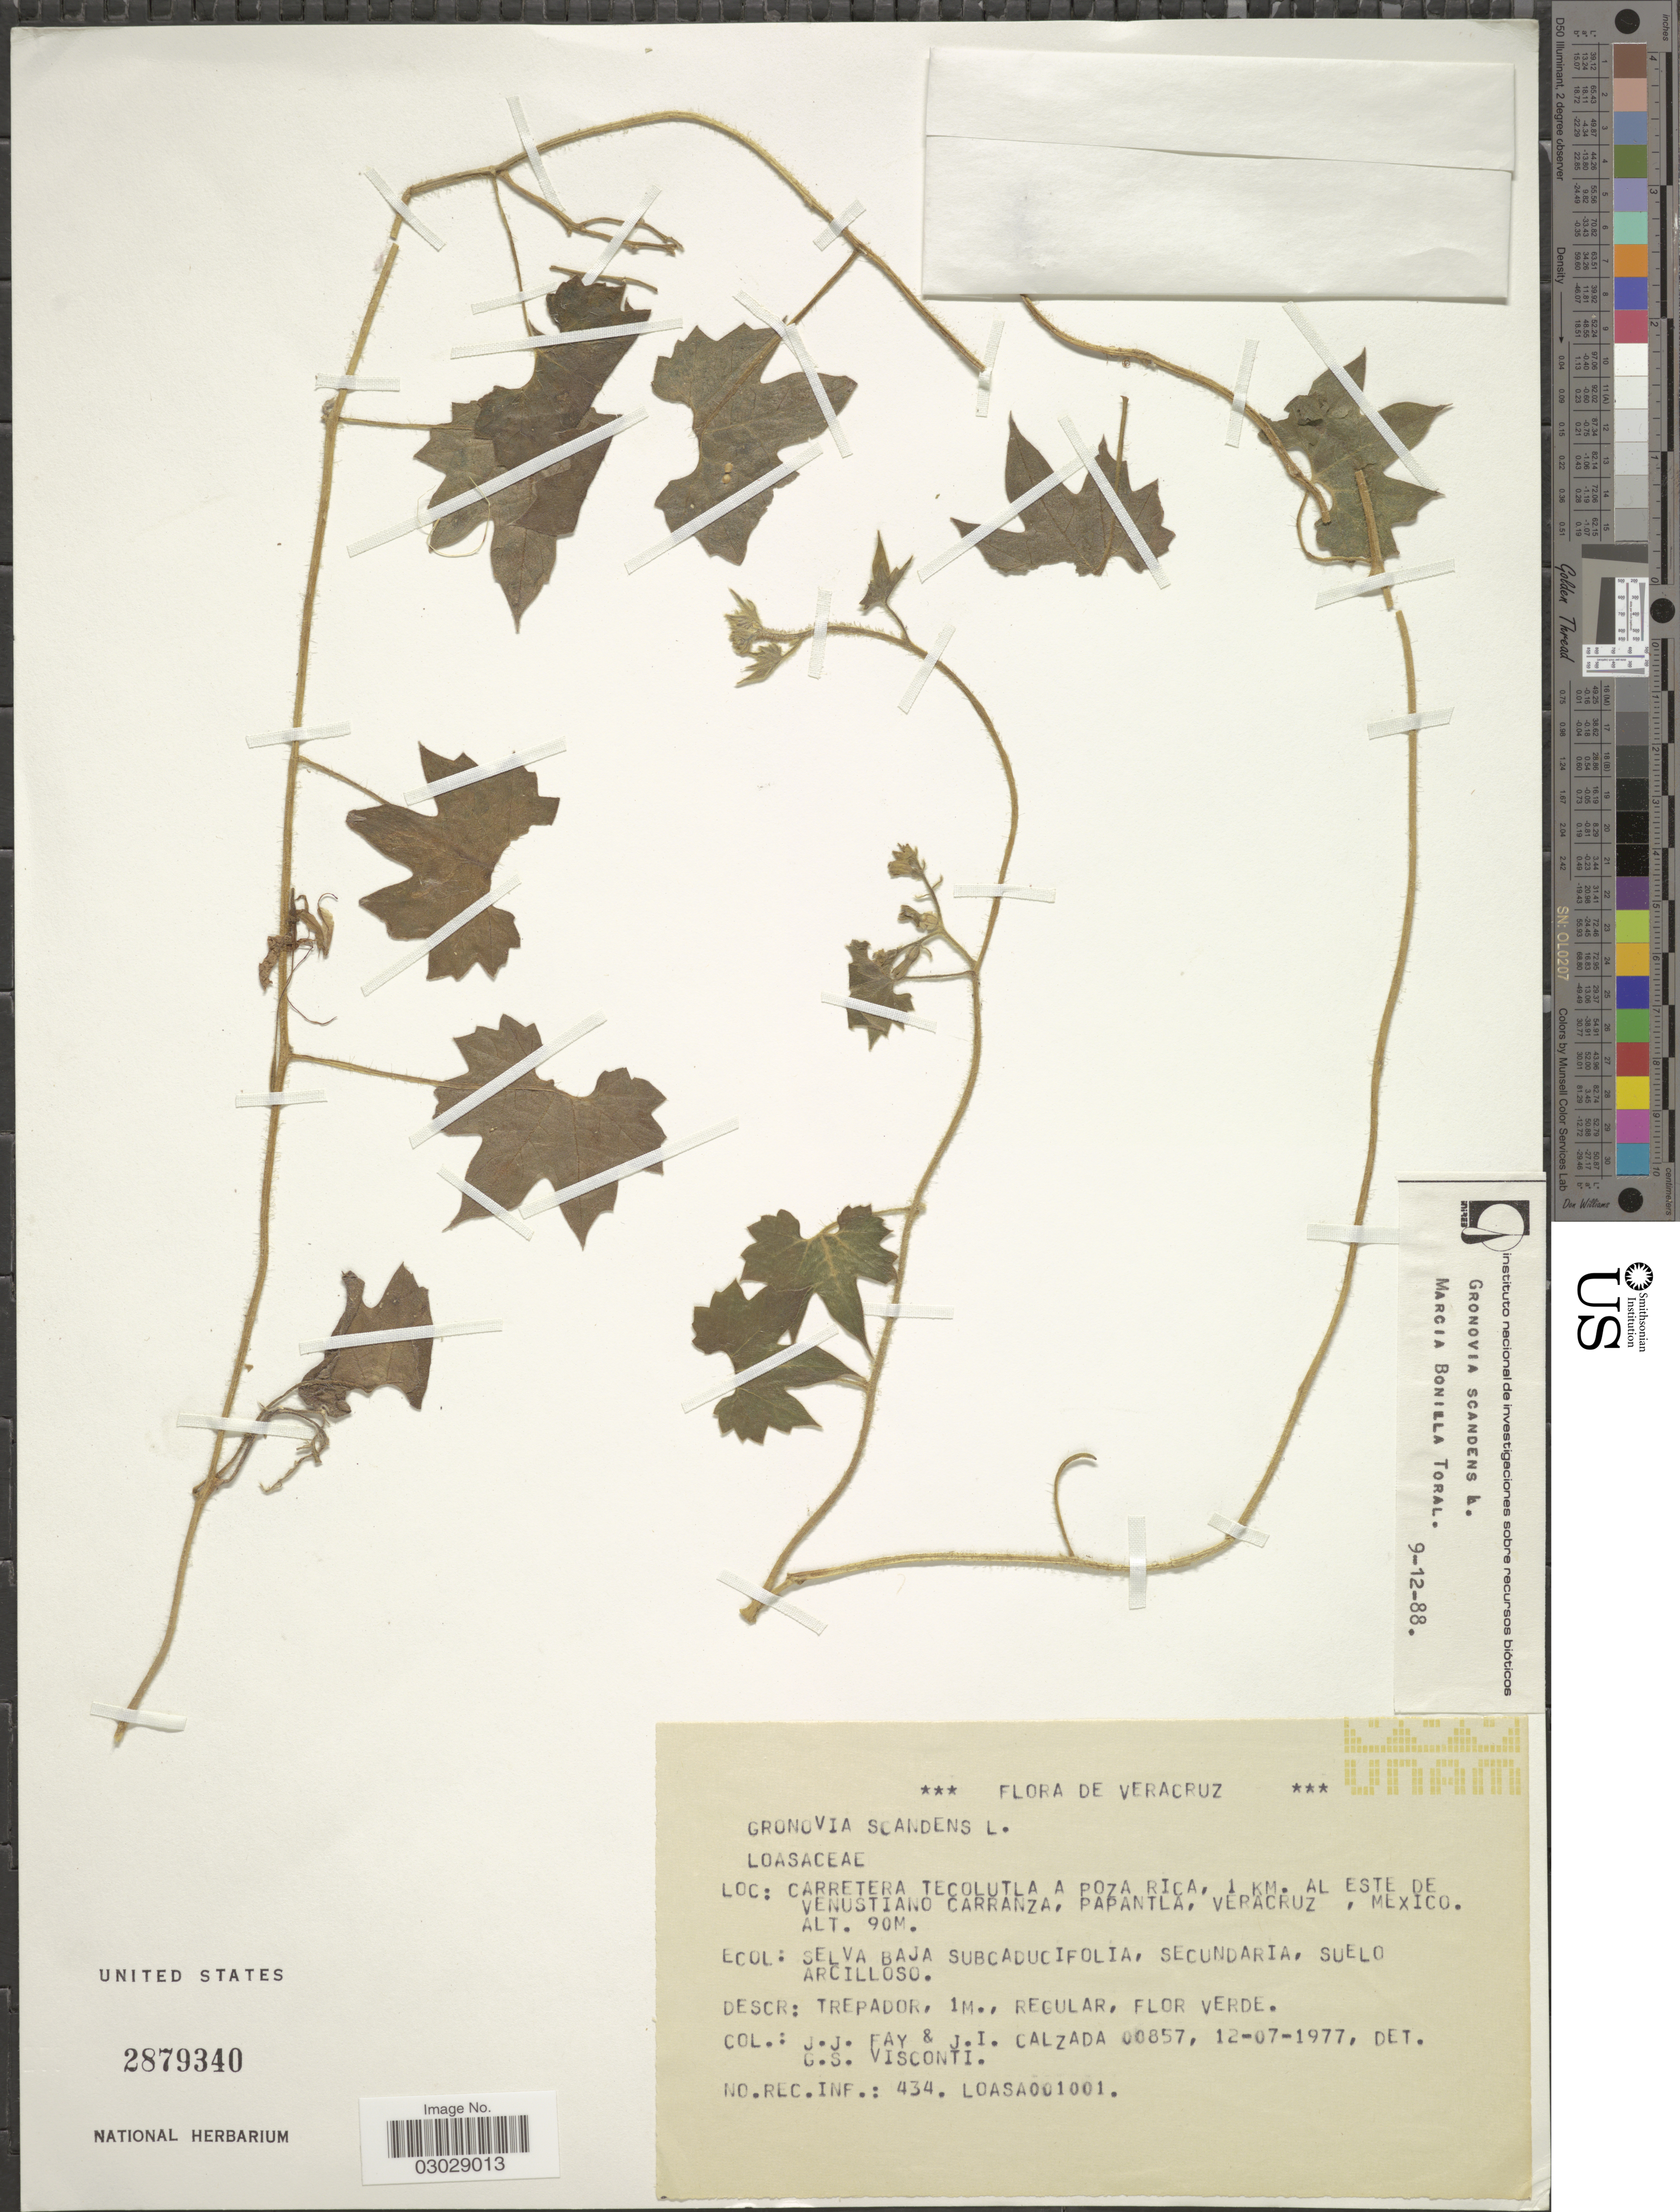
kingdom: Plantae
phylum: Tracheophyta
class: Magnoliopsida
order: Cornales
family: Loasaceae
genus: Gronovia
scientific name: Gronovia scandens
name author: L.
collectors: J. Fay & J. I. Calzada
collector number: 00857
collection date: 1977-07-12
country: Mexico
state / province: Veracruz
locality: Veracruz. Carretera Tecolutla a Poza Rica, 1 km. al este de Venustiano Carranza, Papantla, Veracruz.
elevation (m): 90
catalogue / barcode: US 2879340